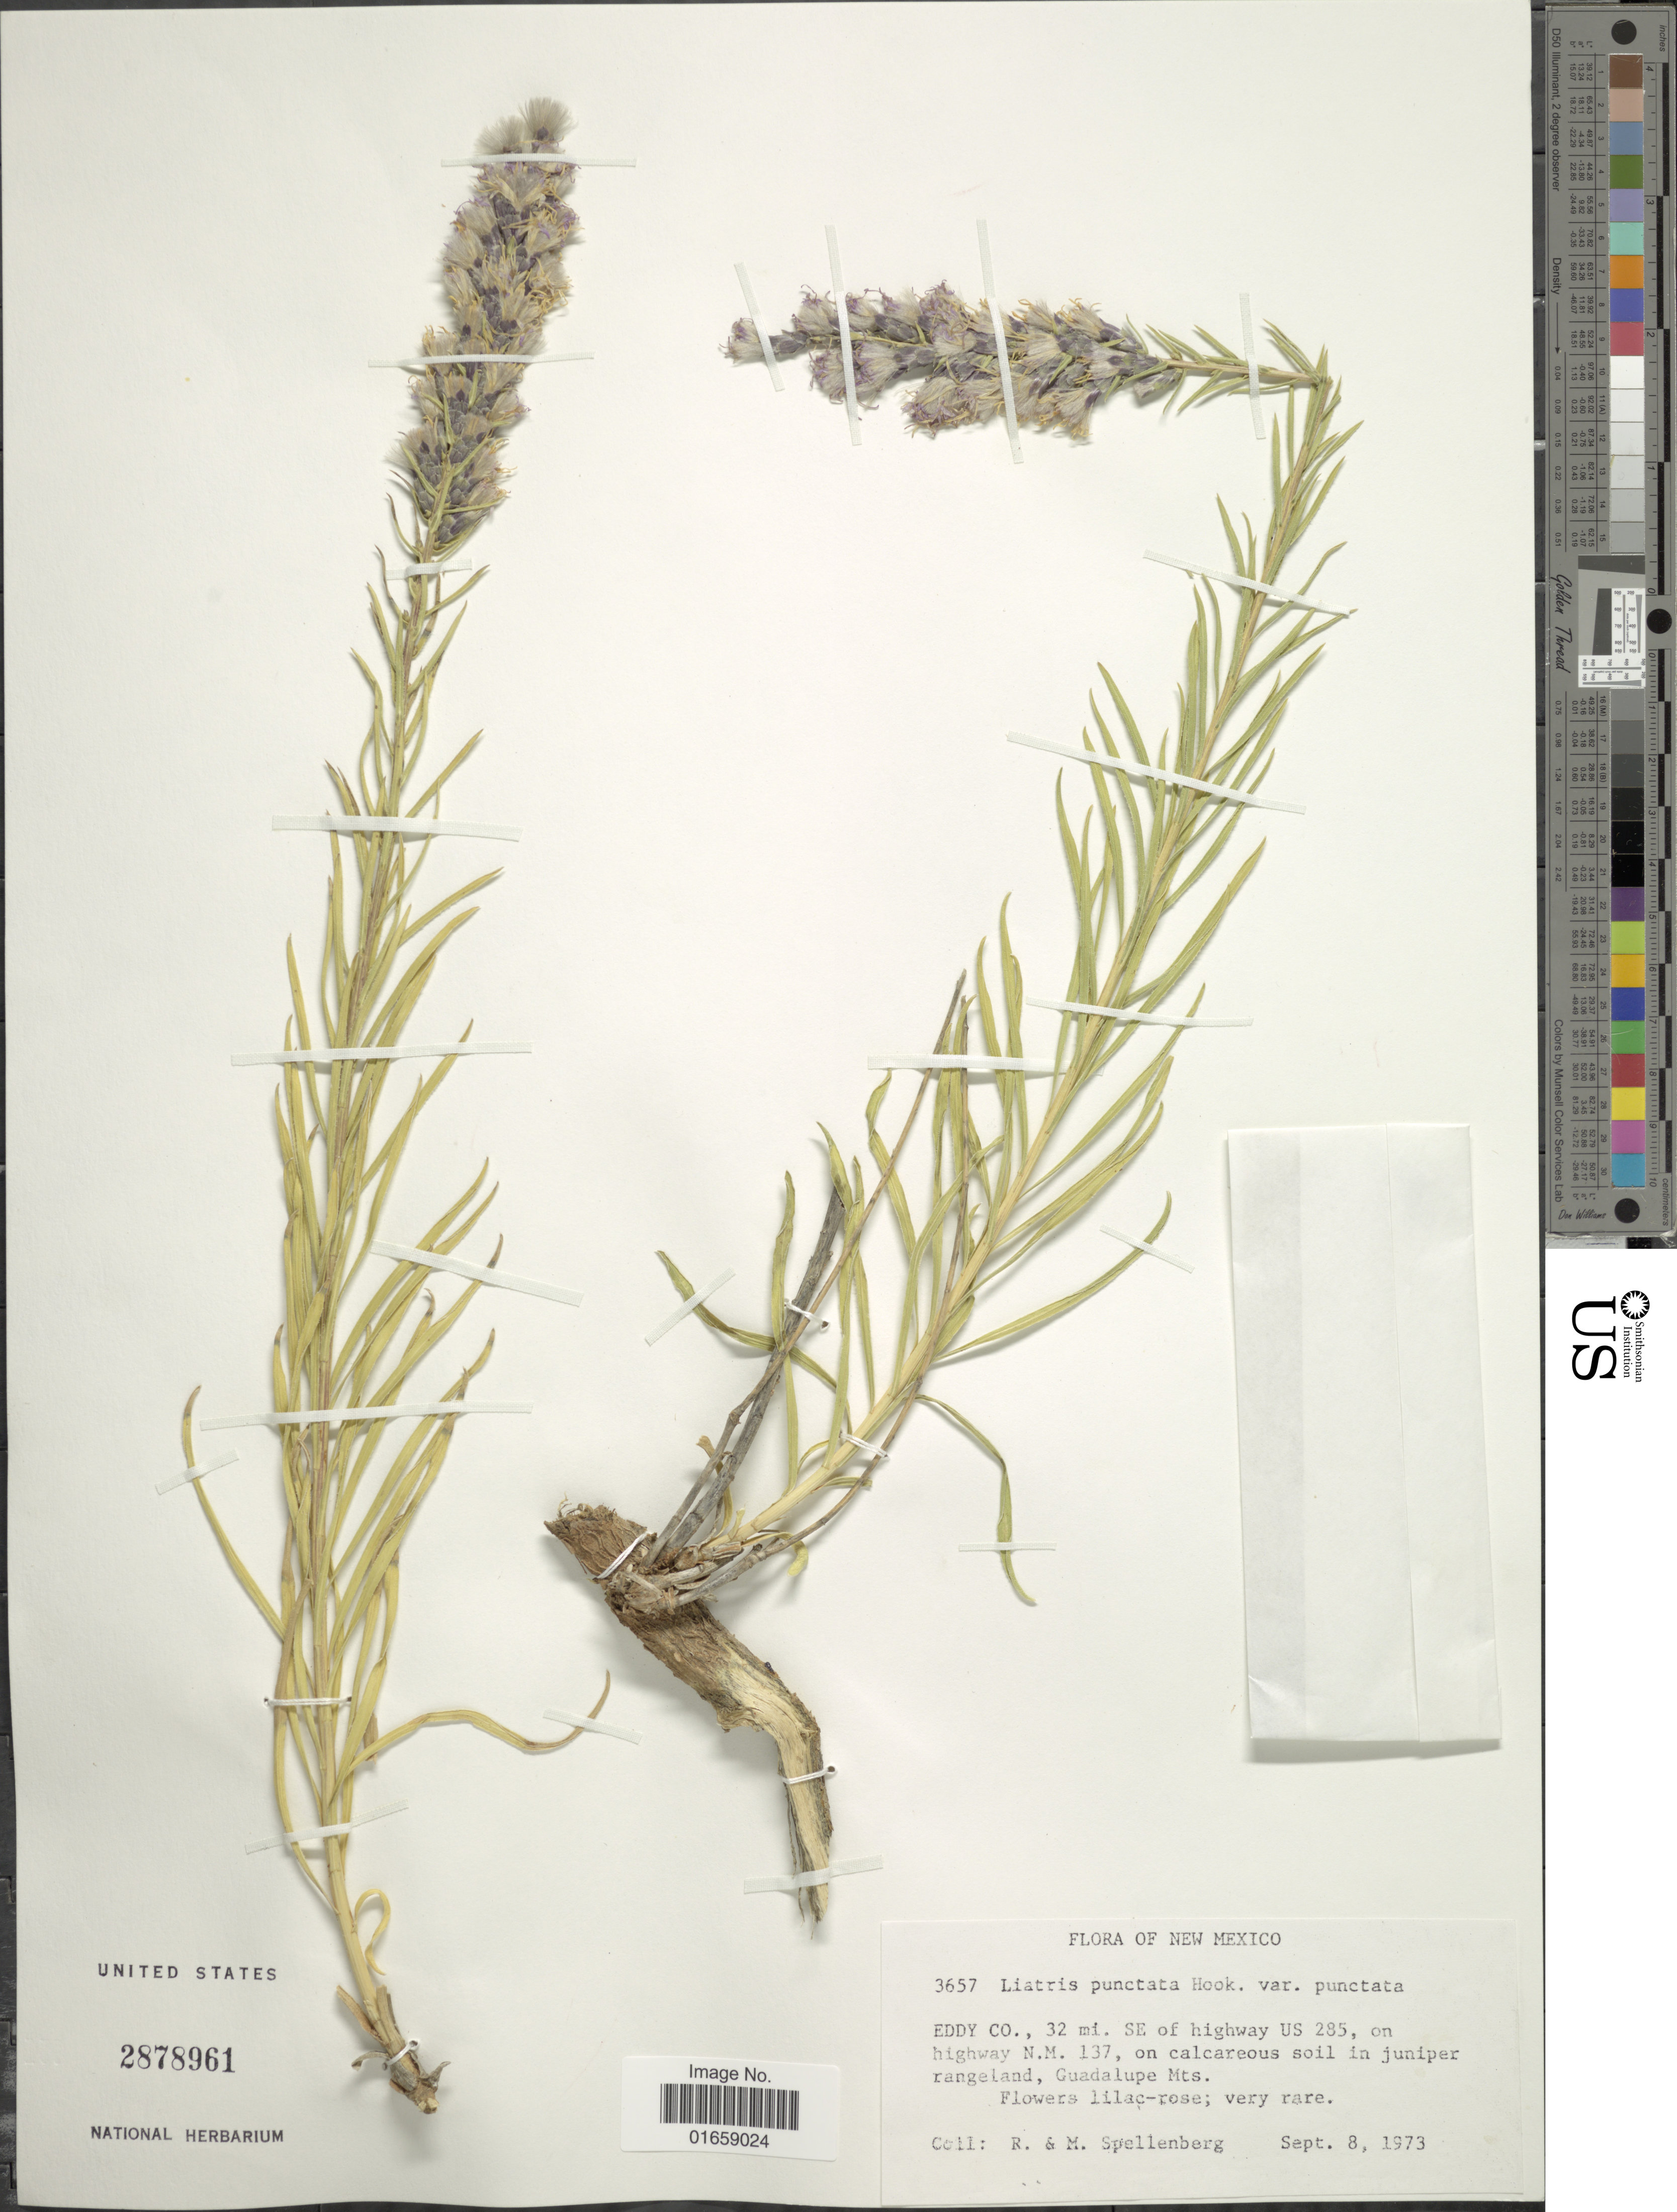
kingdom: Plantae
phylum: Tracheophyta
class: Magnoliopsida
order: Asterales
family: Asteraceae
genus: Liatris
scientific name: Liatris punctata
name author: Hook.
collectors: R. Spellenberg & Spellenberg, M.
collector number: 3657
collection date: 1973-09-08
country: United States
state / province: New Mexico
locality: Eddy Co., 32 mi. SE of highway US 285, on highway N.M. 137, on calcareous soil in juniper rangeland, Guadalupe Mts.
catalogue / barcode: US 2878961